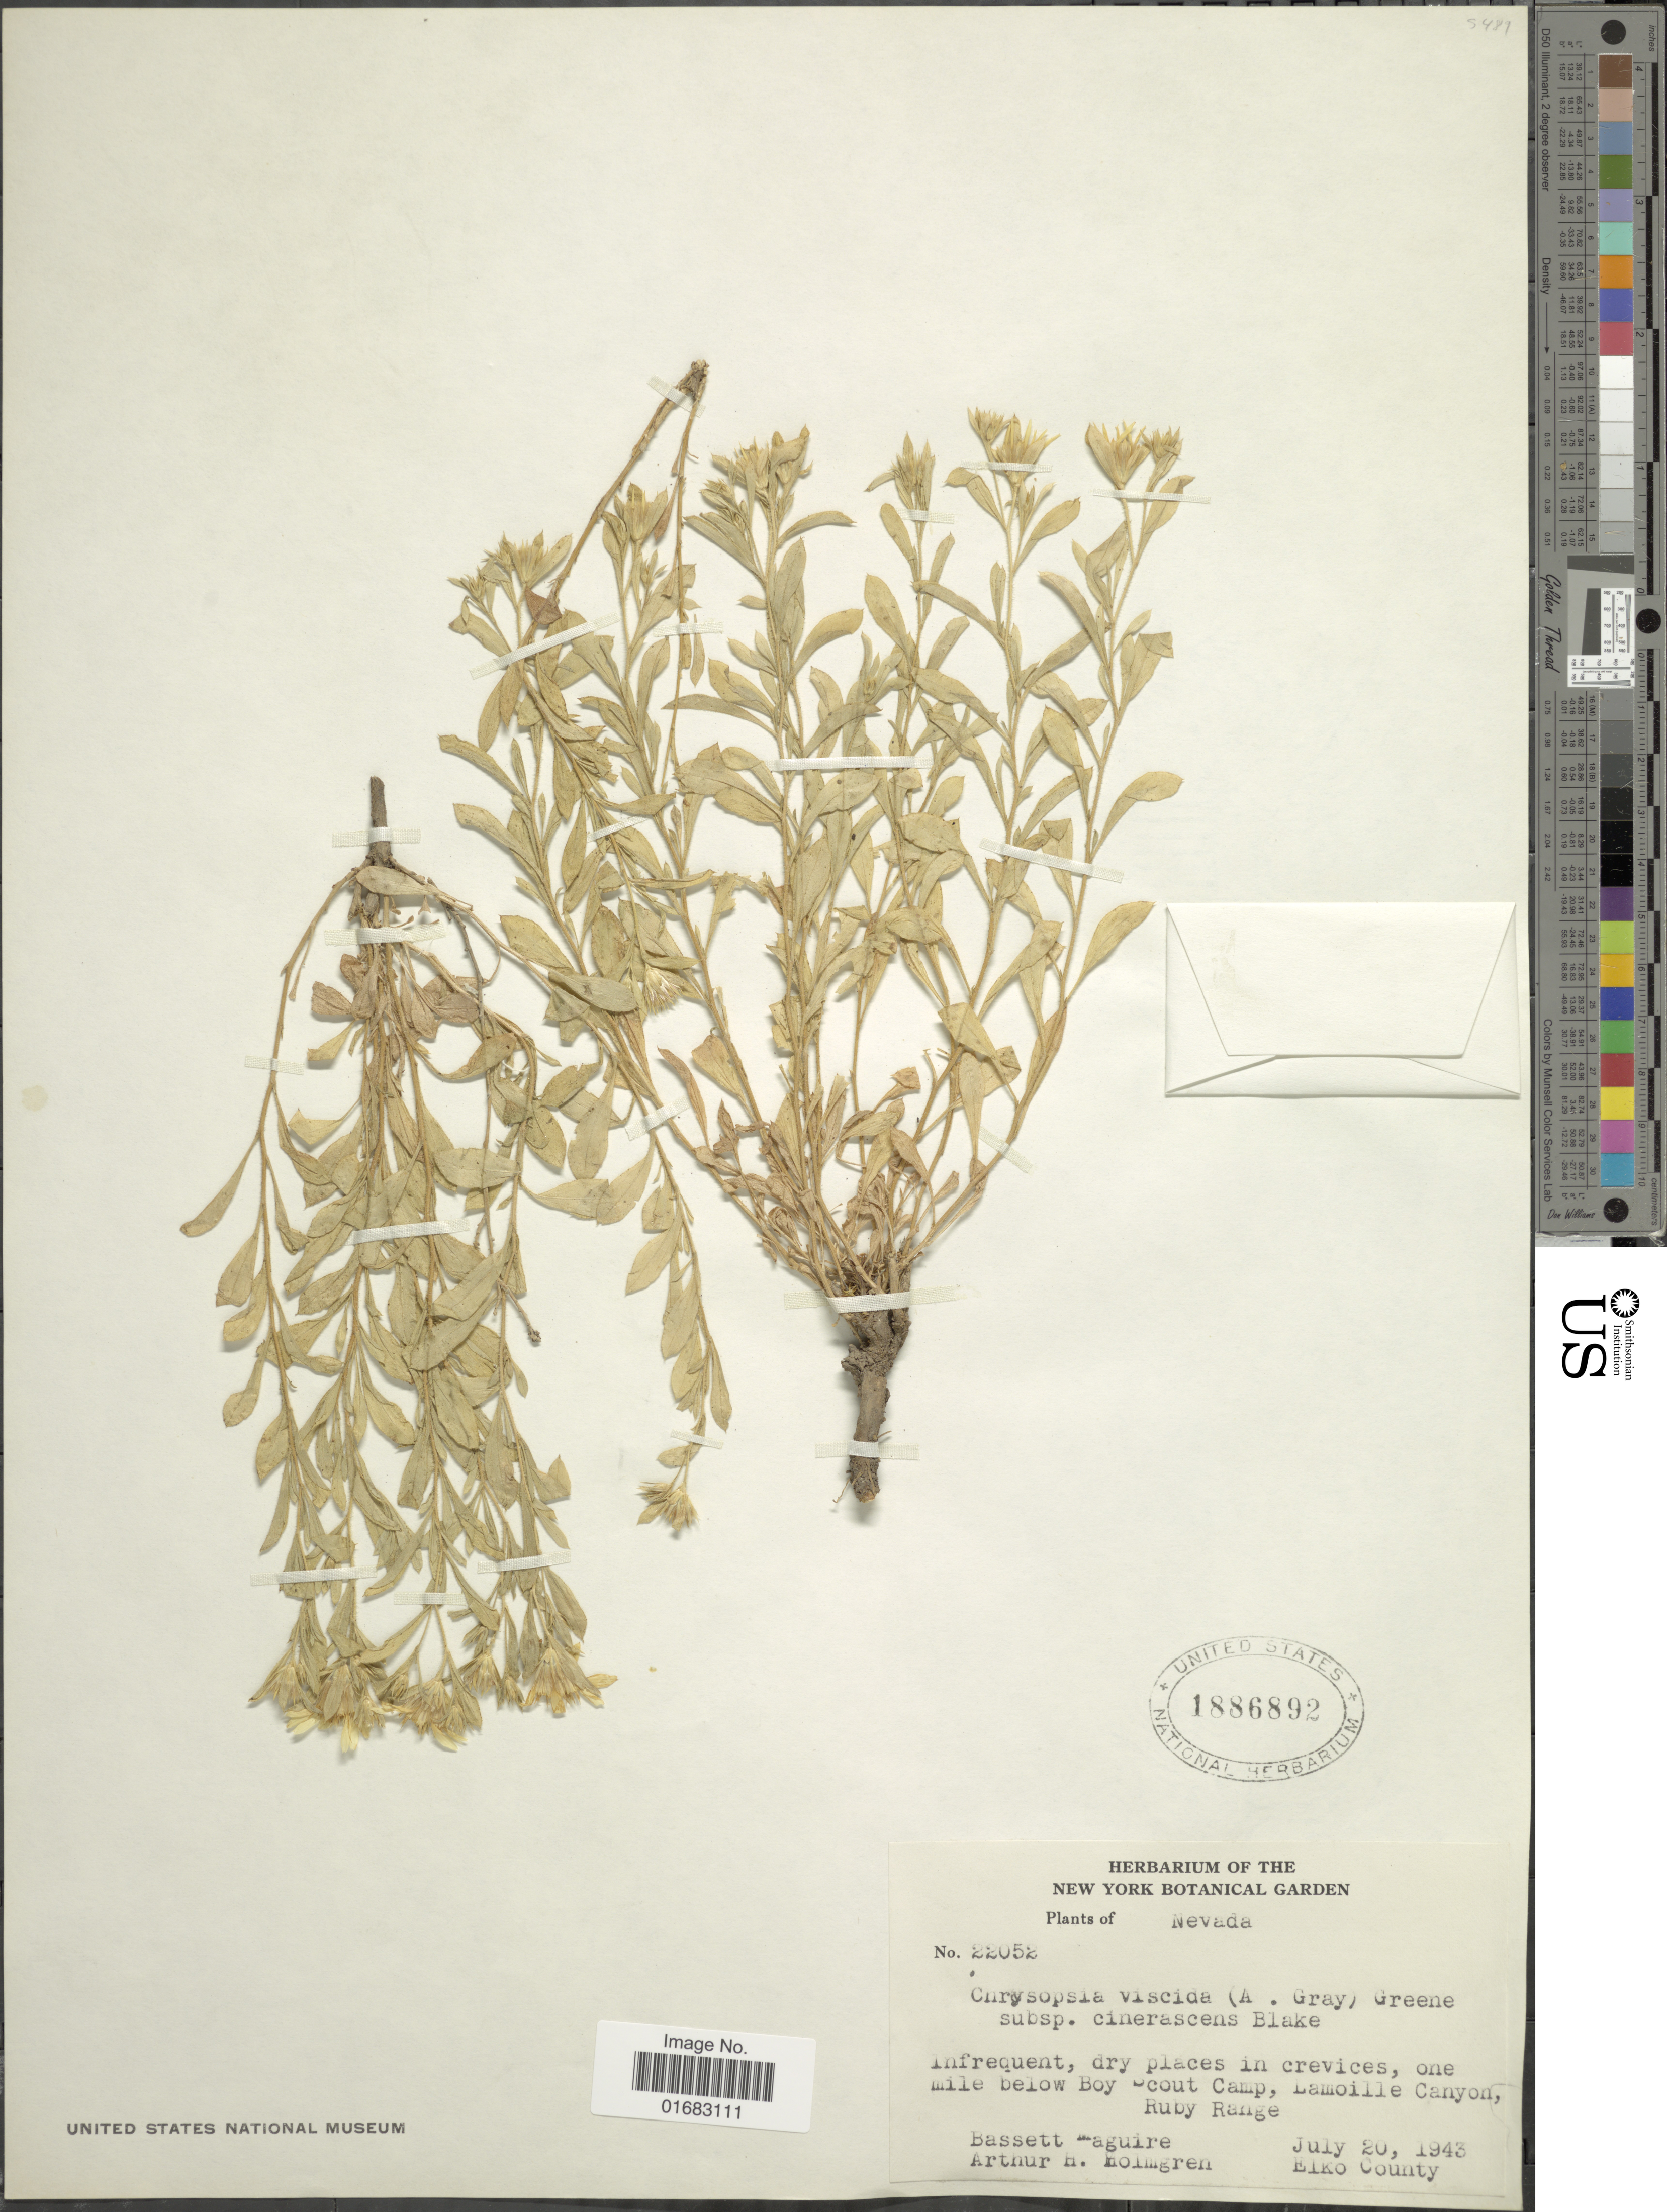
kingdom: Plantae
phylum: Tracheophyta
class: Magnoliopsida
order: Asterales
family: Asteraceae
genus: Heterotheca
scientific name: Heterotheca viscida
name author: (A. Gray) V.L. Harms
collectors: B. Maguire & A. H. Holmgren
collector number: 22052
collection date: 1943-07-20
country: United States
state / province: Nevada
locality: Nevada. In frequent, dry places in crevices, one mile below Boy Scout Camp, Laoille Canyon, Ruby Range. Elko County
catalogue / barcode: US 1886892